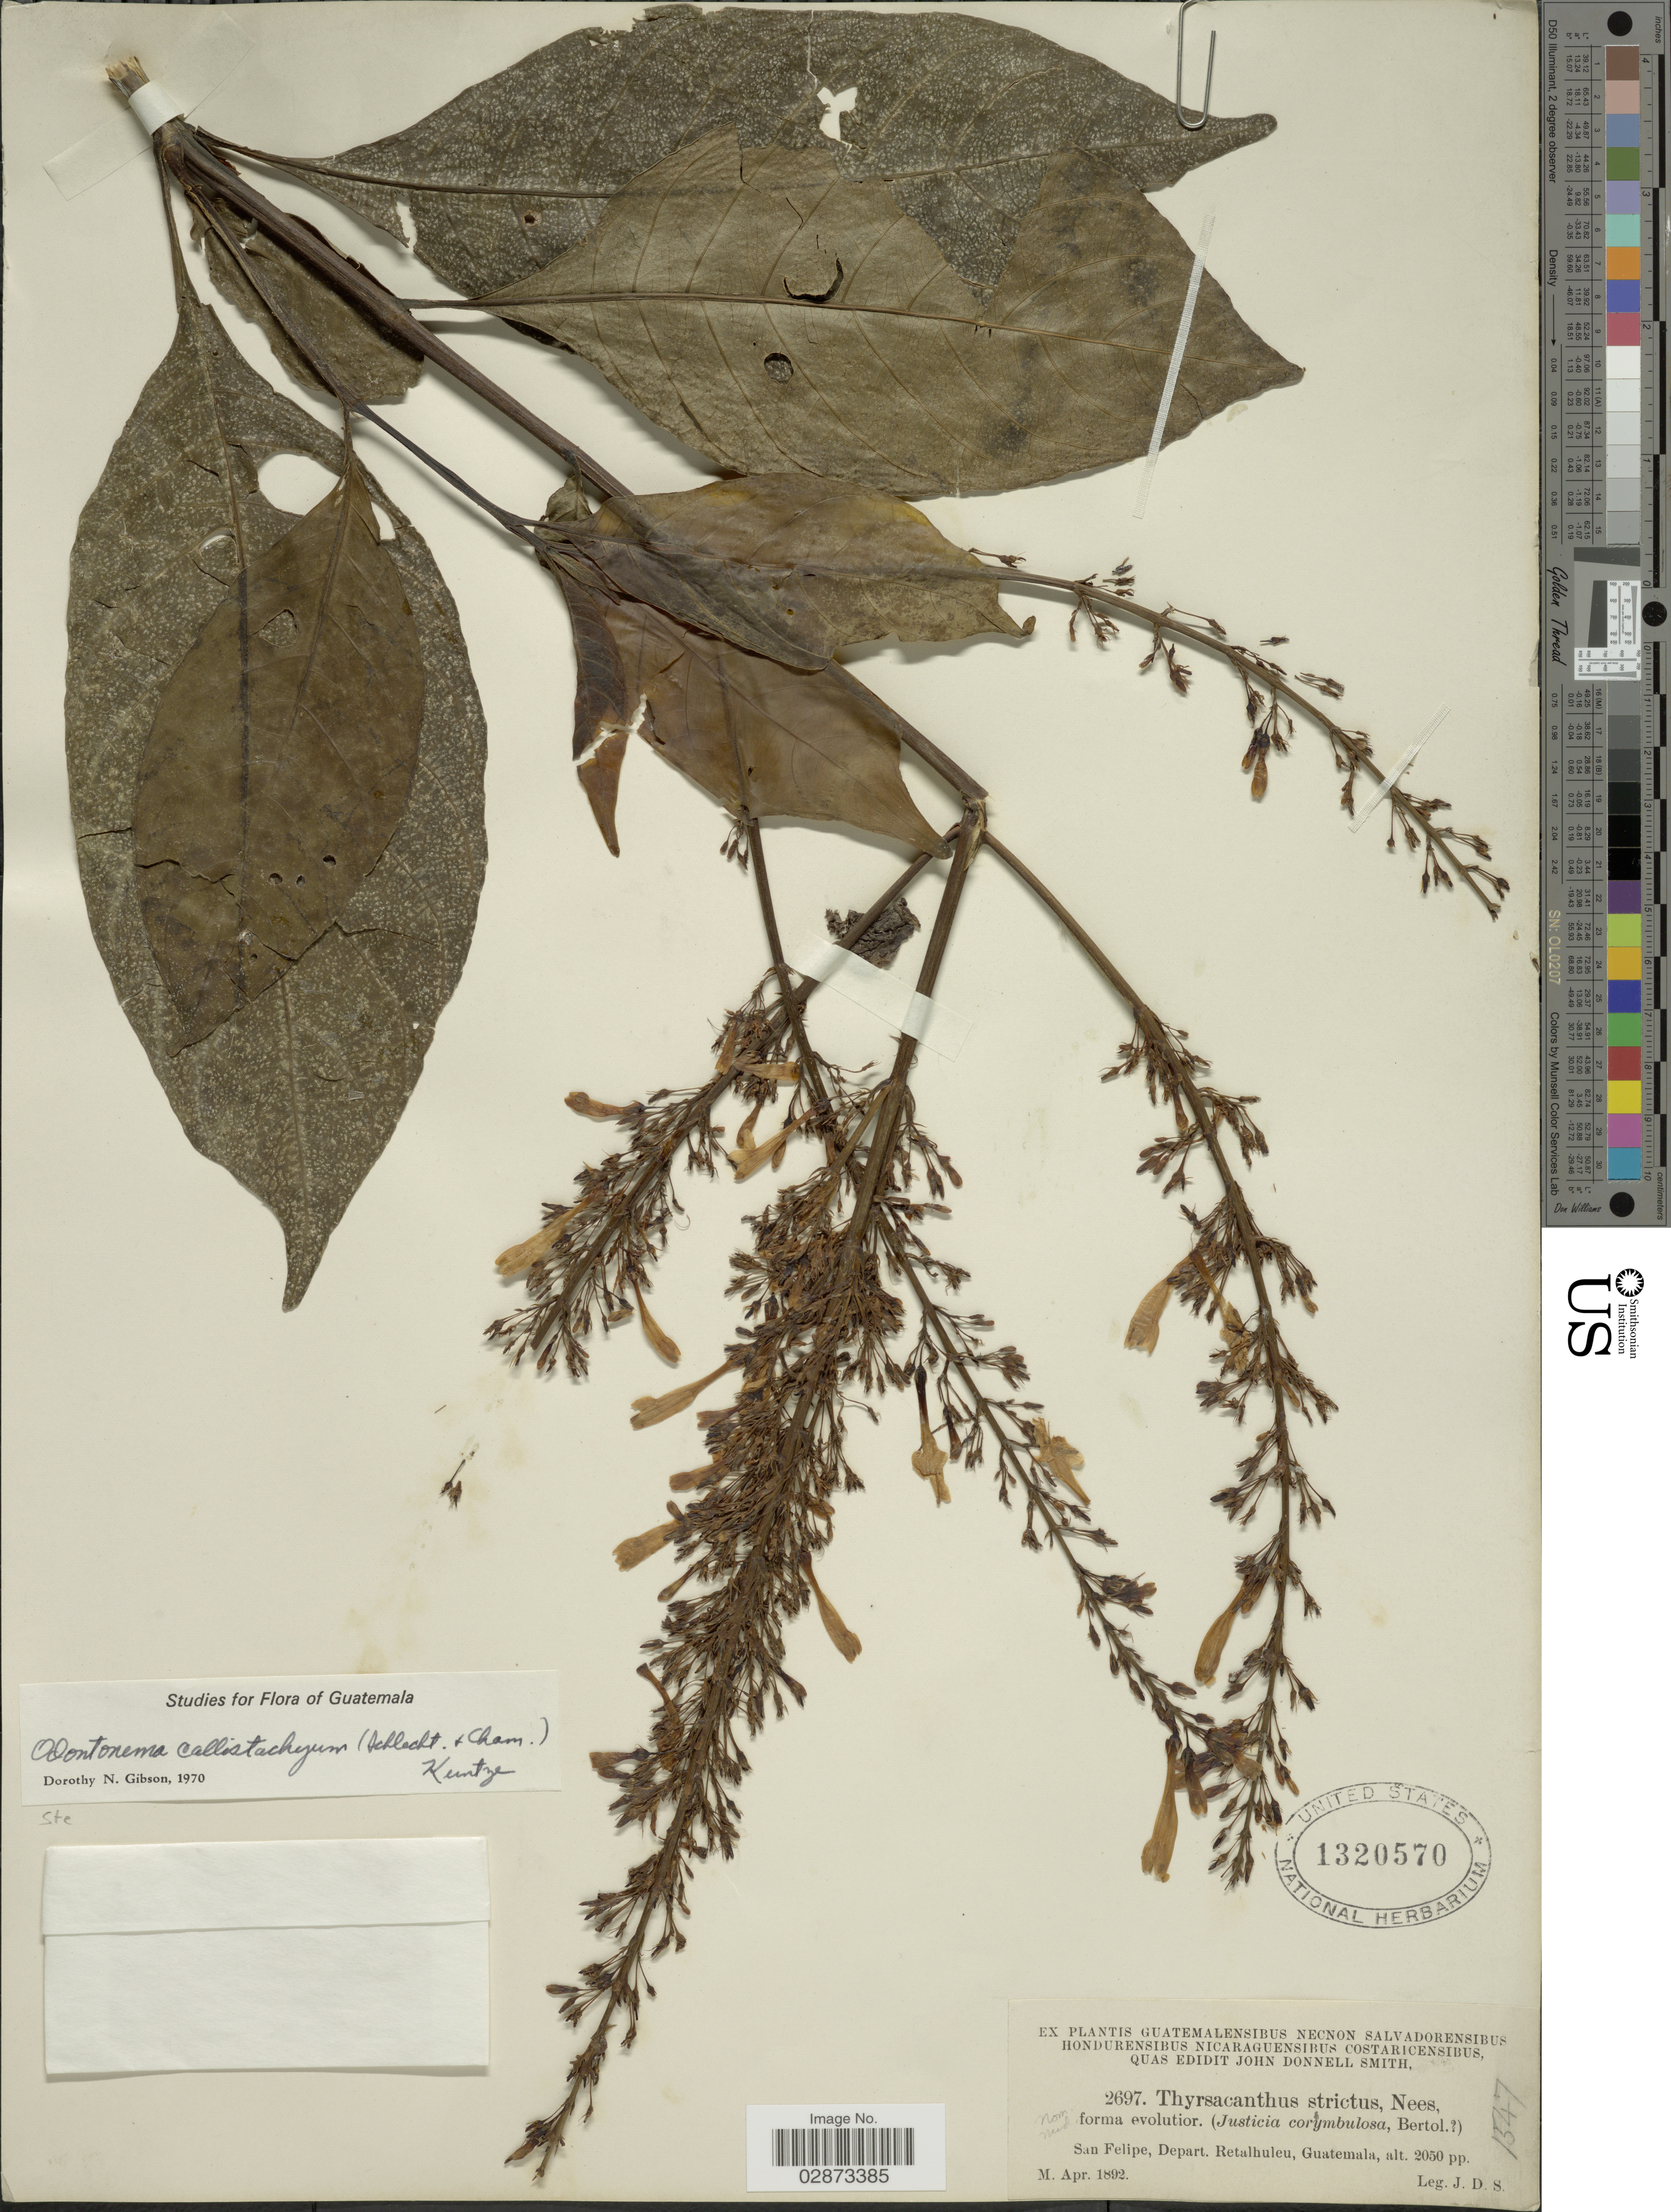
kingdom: Plantae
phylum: Tracheophyta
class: Magnoliopsida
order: Lamiales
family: Acanthaceae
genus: Odontonema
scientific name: Odontonema callistachyum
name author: (Schltdl. & Cham.) Kuntze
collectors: J. Donnell Smith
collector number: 2697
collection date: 1892-04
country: Guatemala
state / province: Retalhuleu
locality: San Felipe, Depart. Retalhuleu.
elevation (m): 625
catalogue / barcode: US 1320570